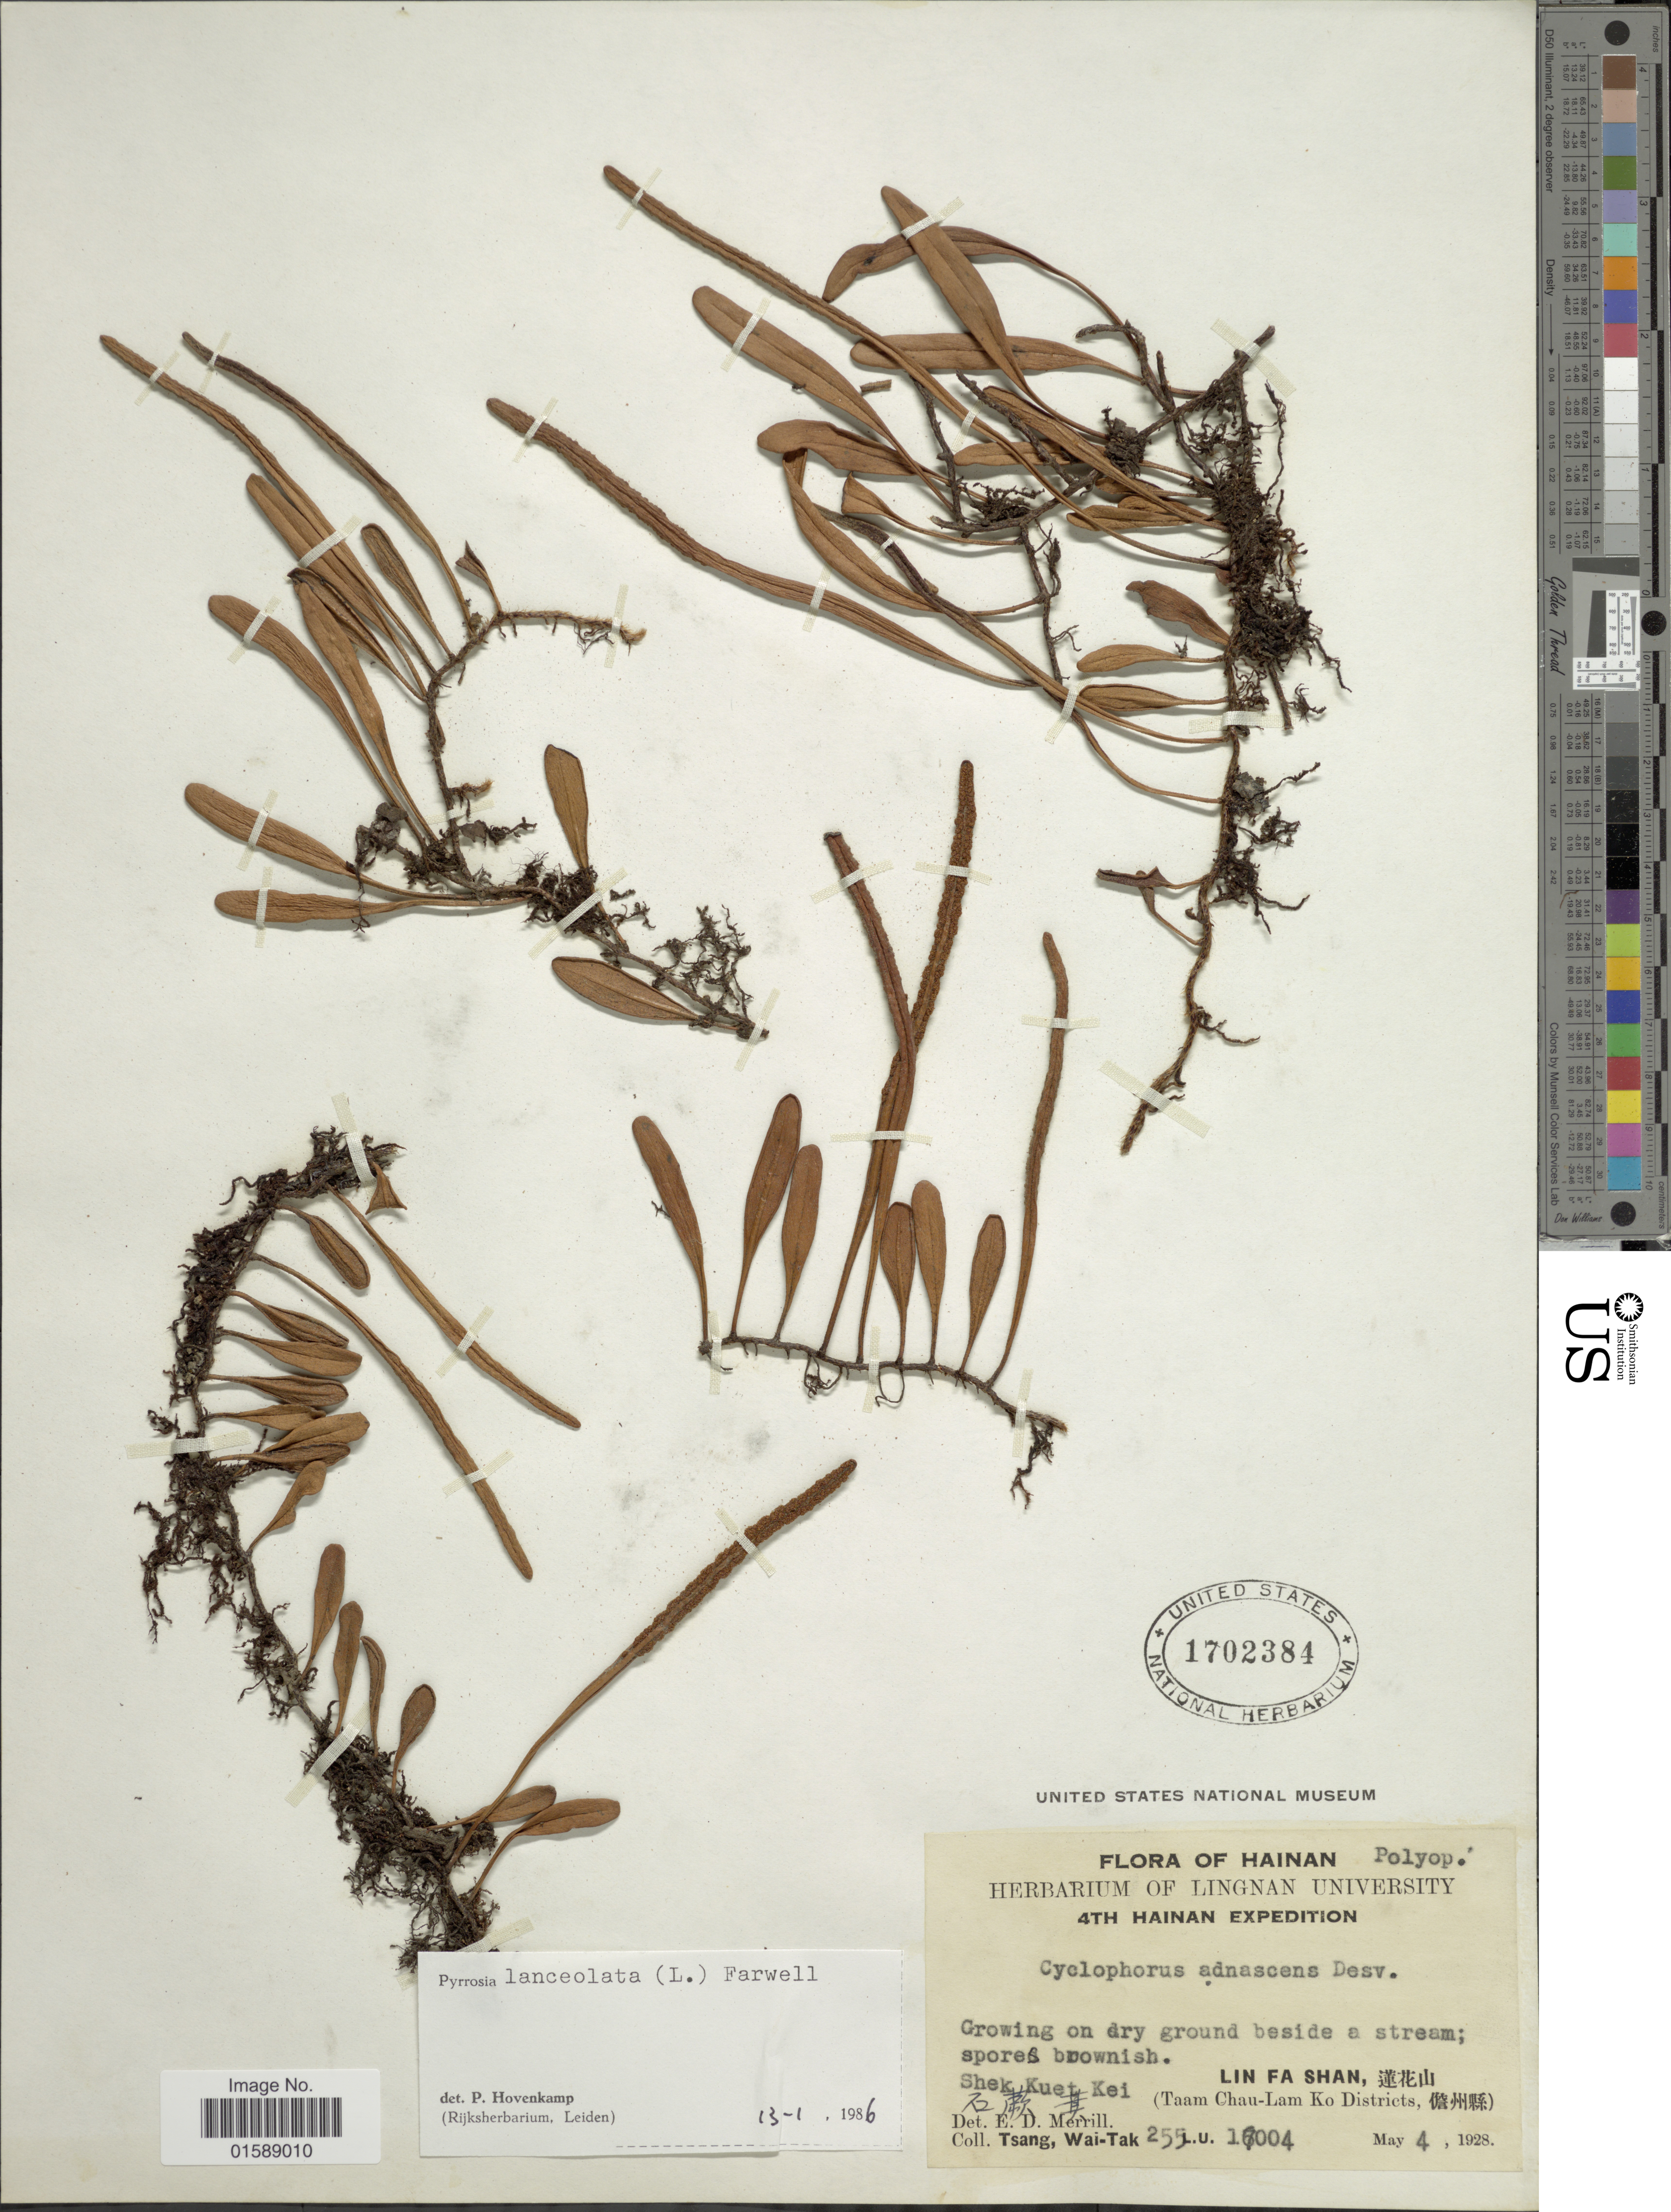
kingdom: Plantae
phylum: Tracheophyta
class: Polypodiopsida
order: Polypodiales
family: Polypodiaceae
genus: Pyrrosia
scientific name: Pyrrosia lanceolata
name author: (L.) Farw.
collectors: W. T. Tsang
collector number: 255L.U.17004*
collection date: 1928-05-04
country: China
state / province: Hainan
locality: Shek Kuet Kei. Lin Fa Shan (Taam Chau-Lam Ko Districts)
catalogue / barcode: US 1702384